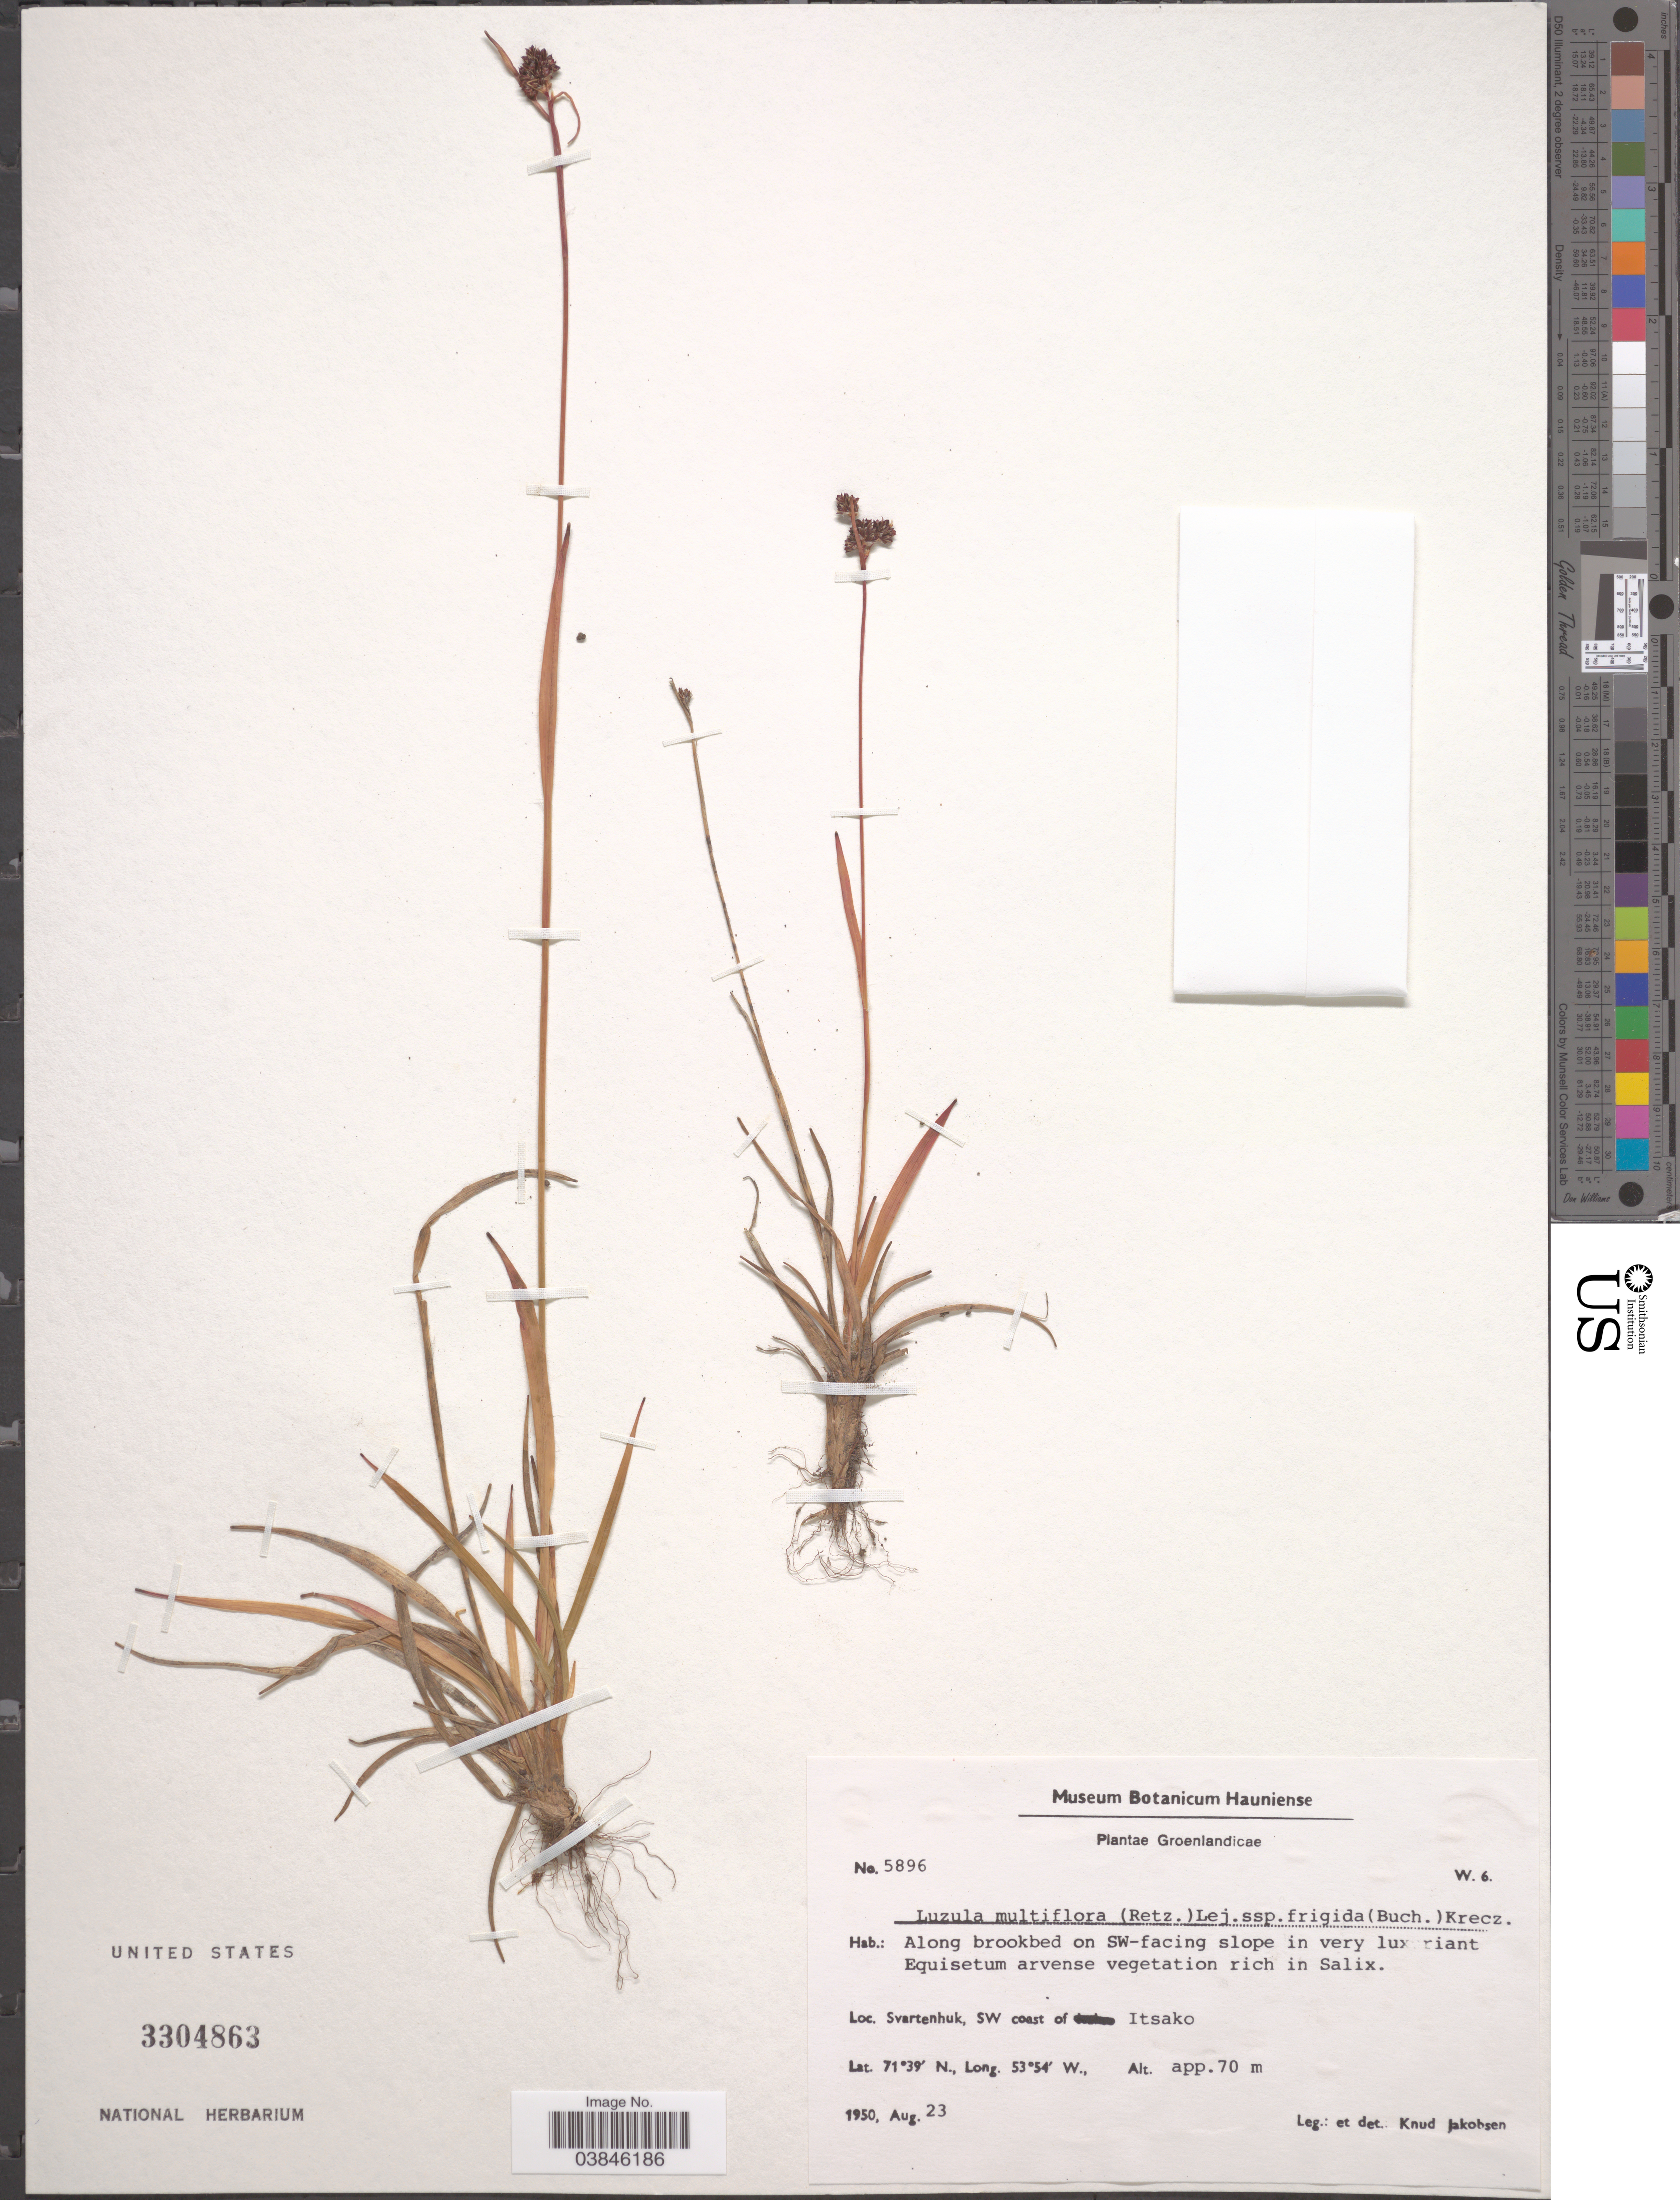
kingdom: Plantae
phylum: Tracheophyta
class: Liliopsida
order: Poales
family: Juncaceae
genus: Luzula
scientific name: Luzula multiflora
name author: (Ehrh.) Lej.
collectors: K. Jakobsen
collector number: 5896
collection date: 1950-08-23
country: Greenland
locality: Svartenhuk, SW coast of Itsako.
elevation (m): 70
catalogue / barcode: US 3304863